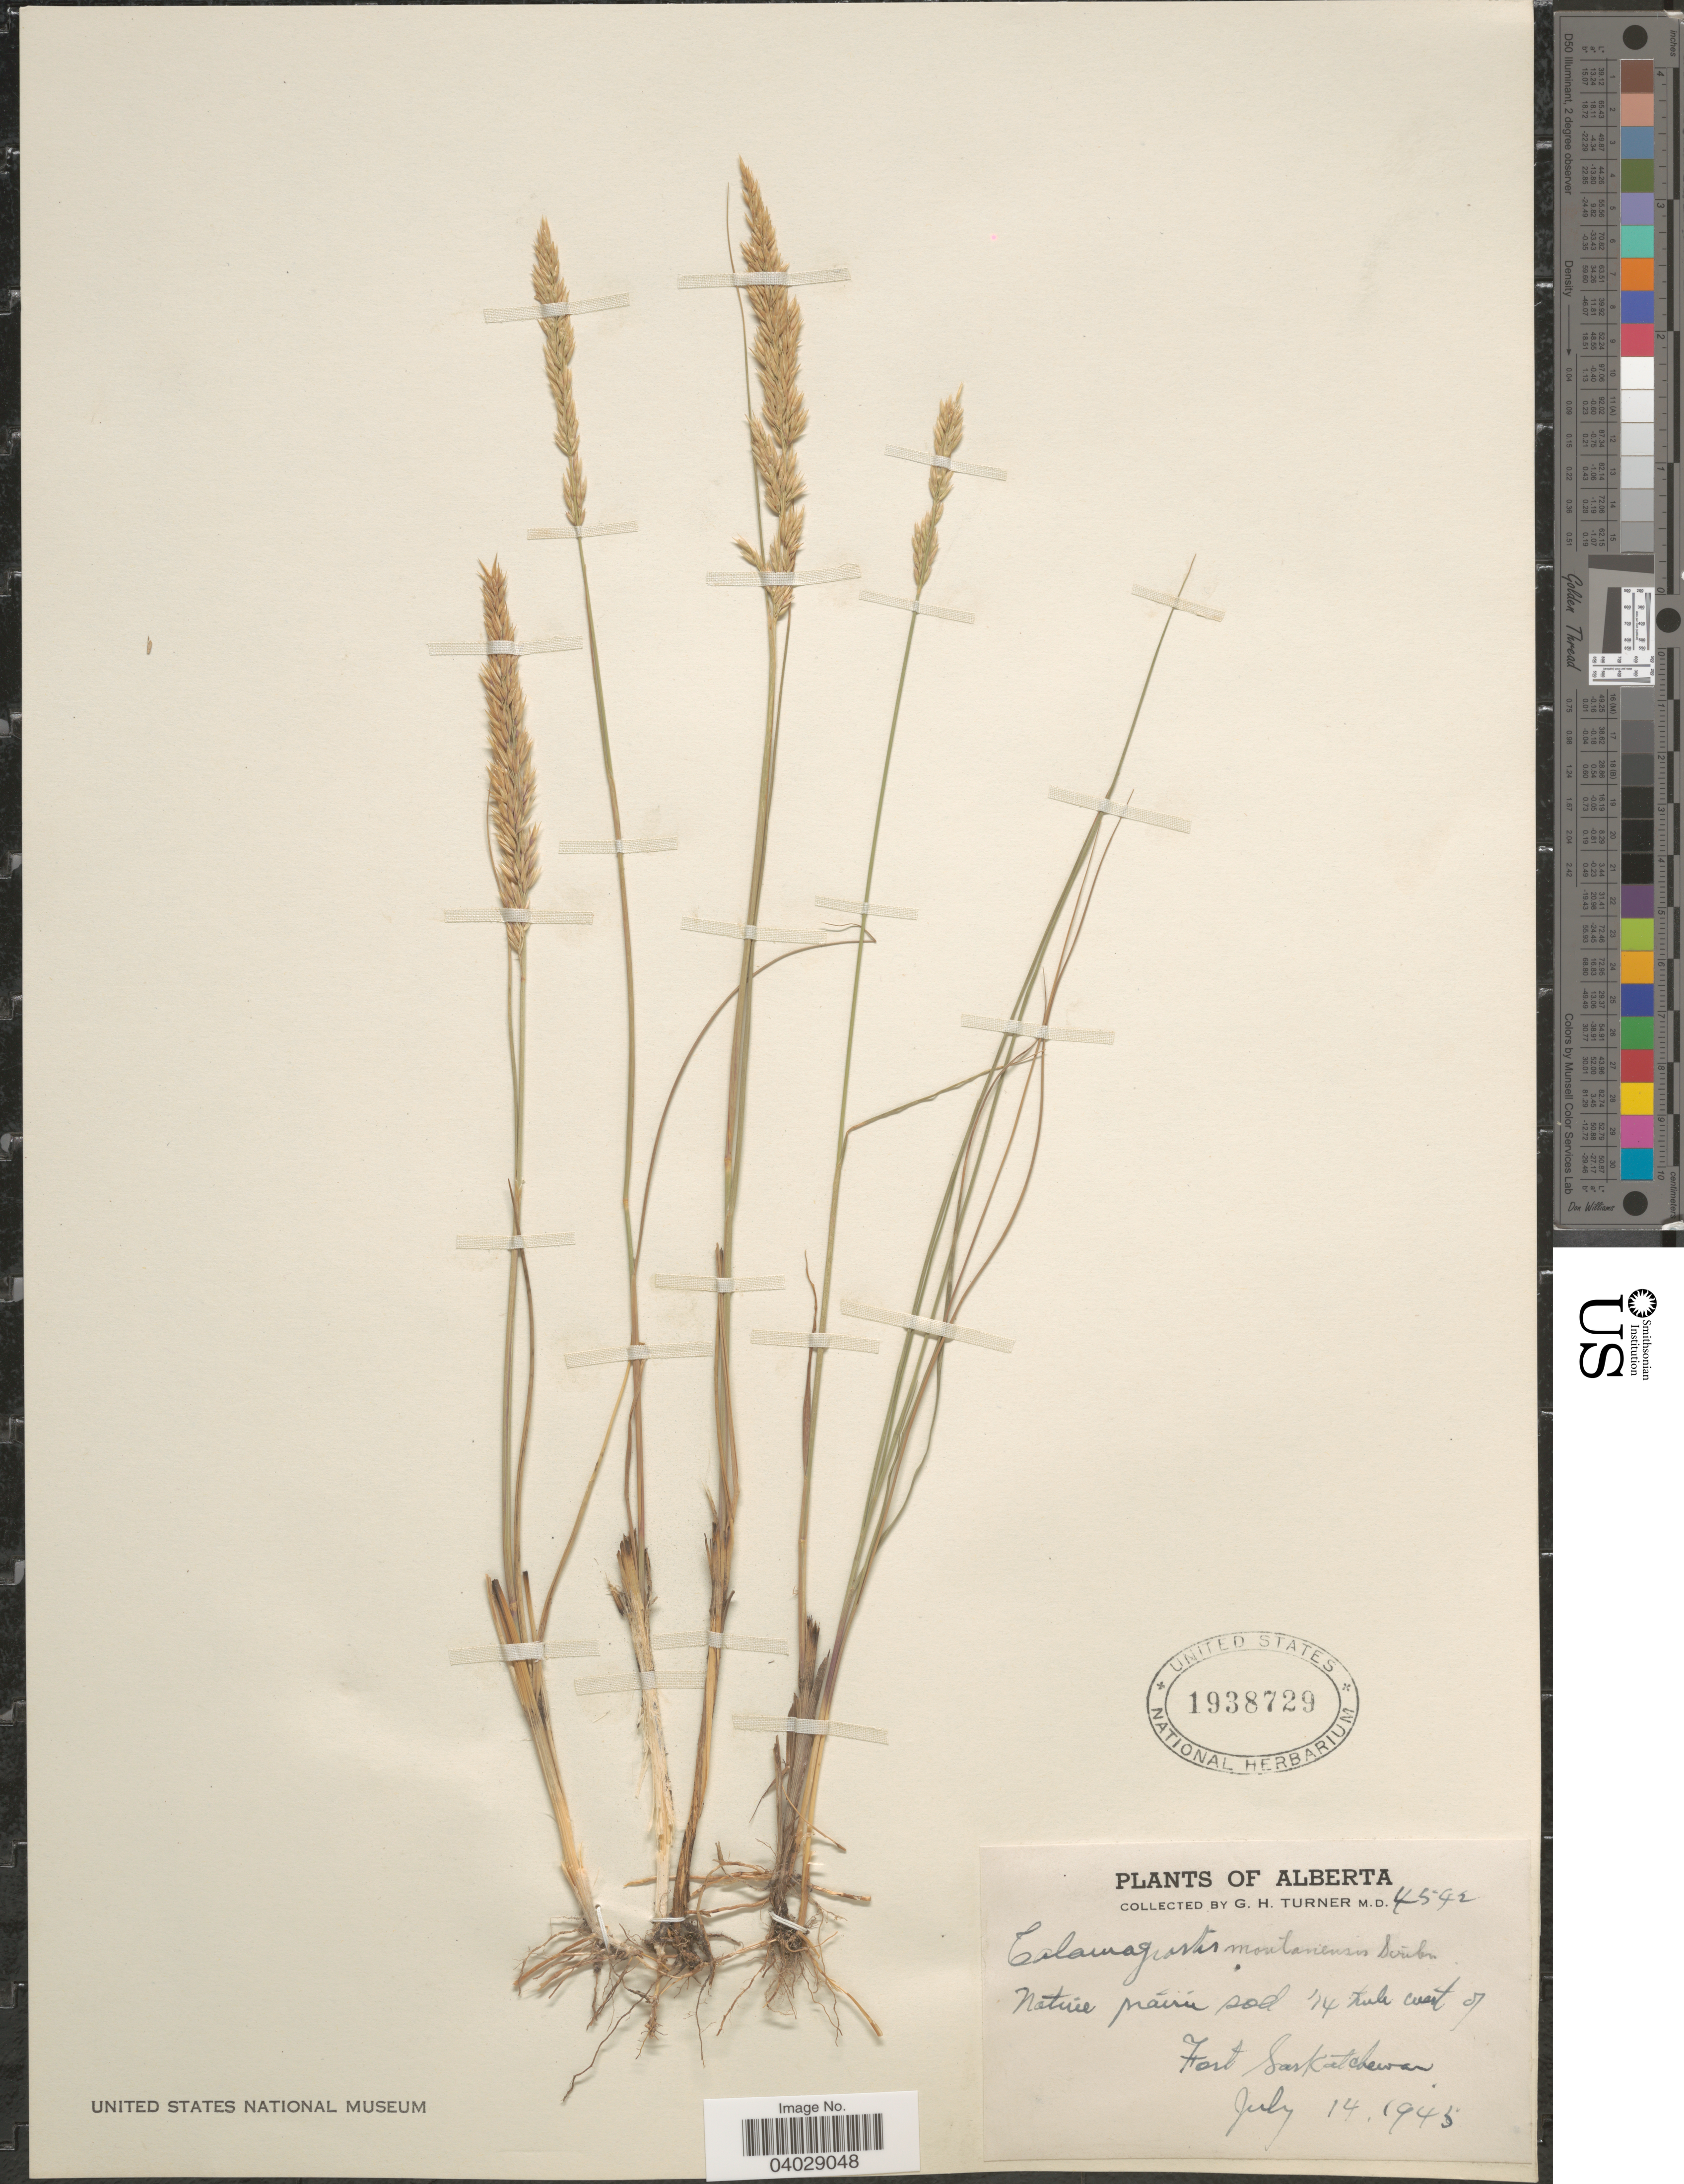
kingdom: Plantae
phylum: Tracheophyta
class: Liliopsida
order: Poales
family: Poaceae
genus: Calamagrostis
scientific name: Calamagrostis montanensis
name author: Scribn. ex Vasey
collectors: G. H. Turner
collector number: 4592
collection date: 1945-07-14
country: Canada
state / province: Alberta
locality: ¼ mile west of Fort Saskatchewan.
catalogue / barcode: US 1938729